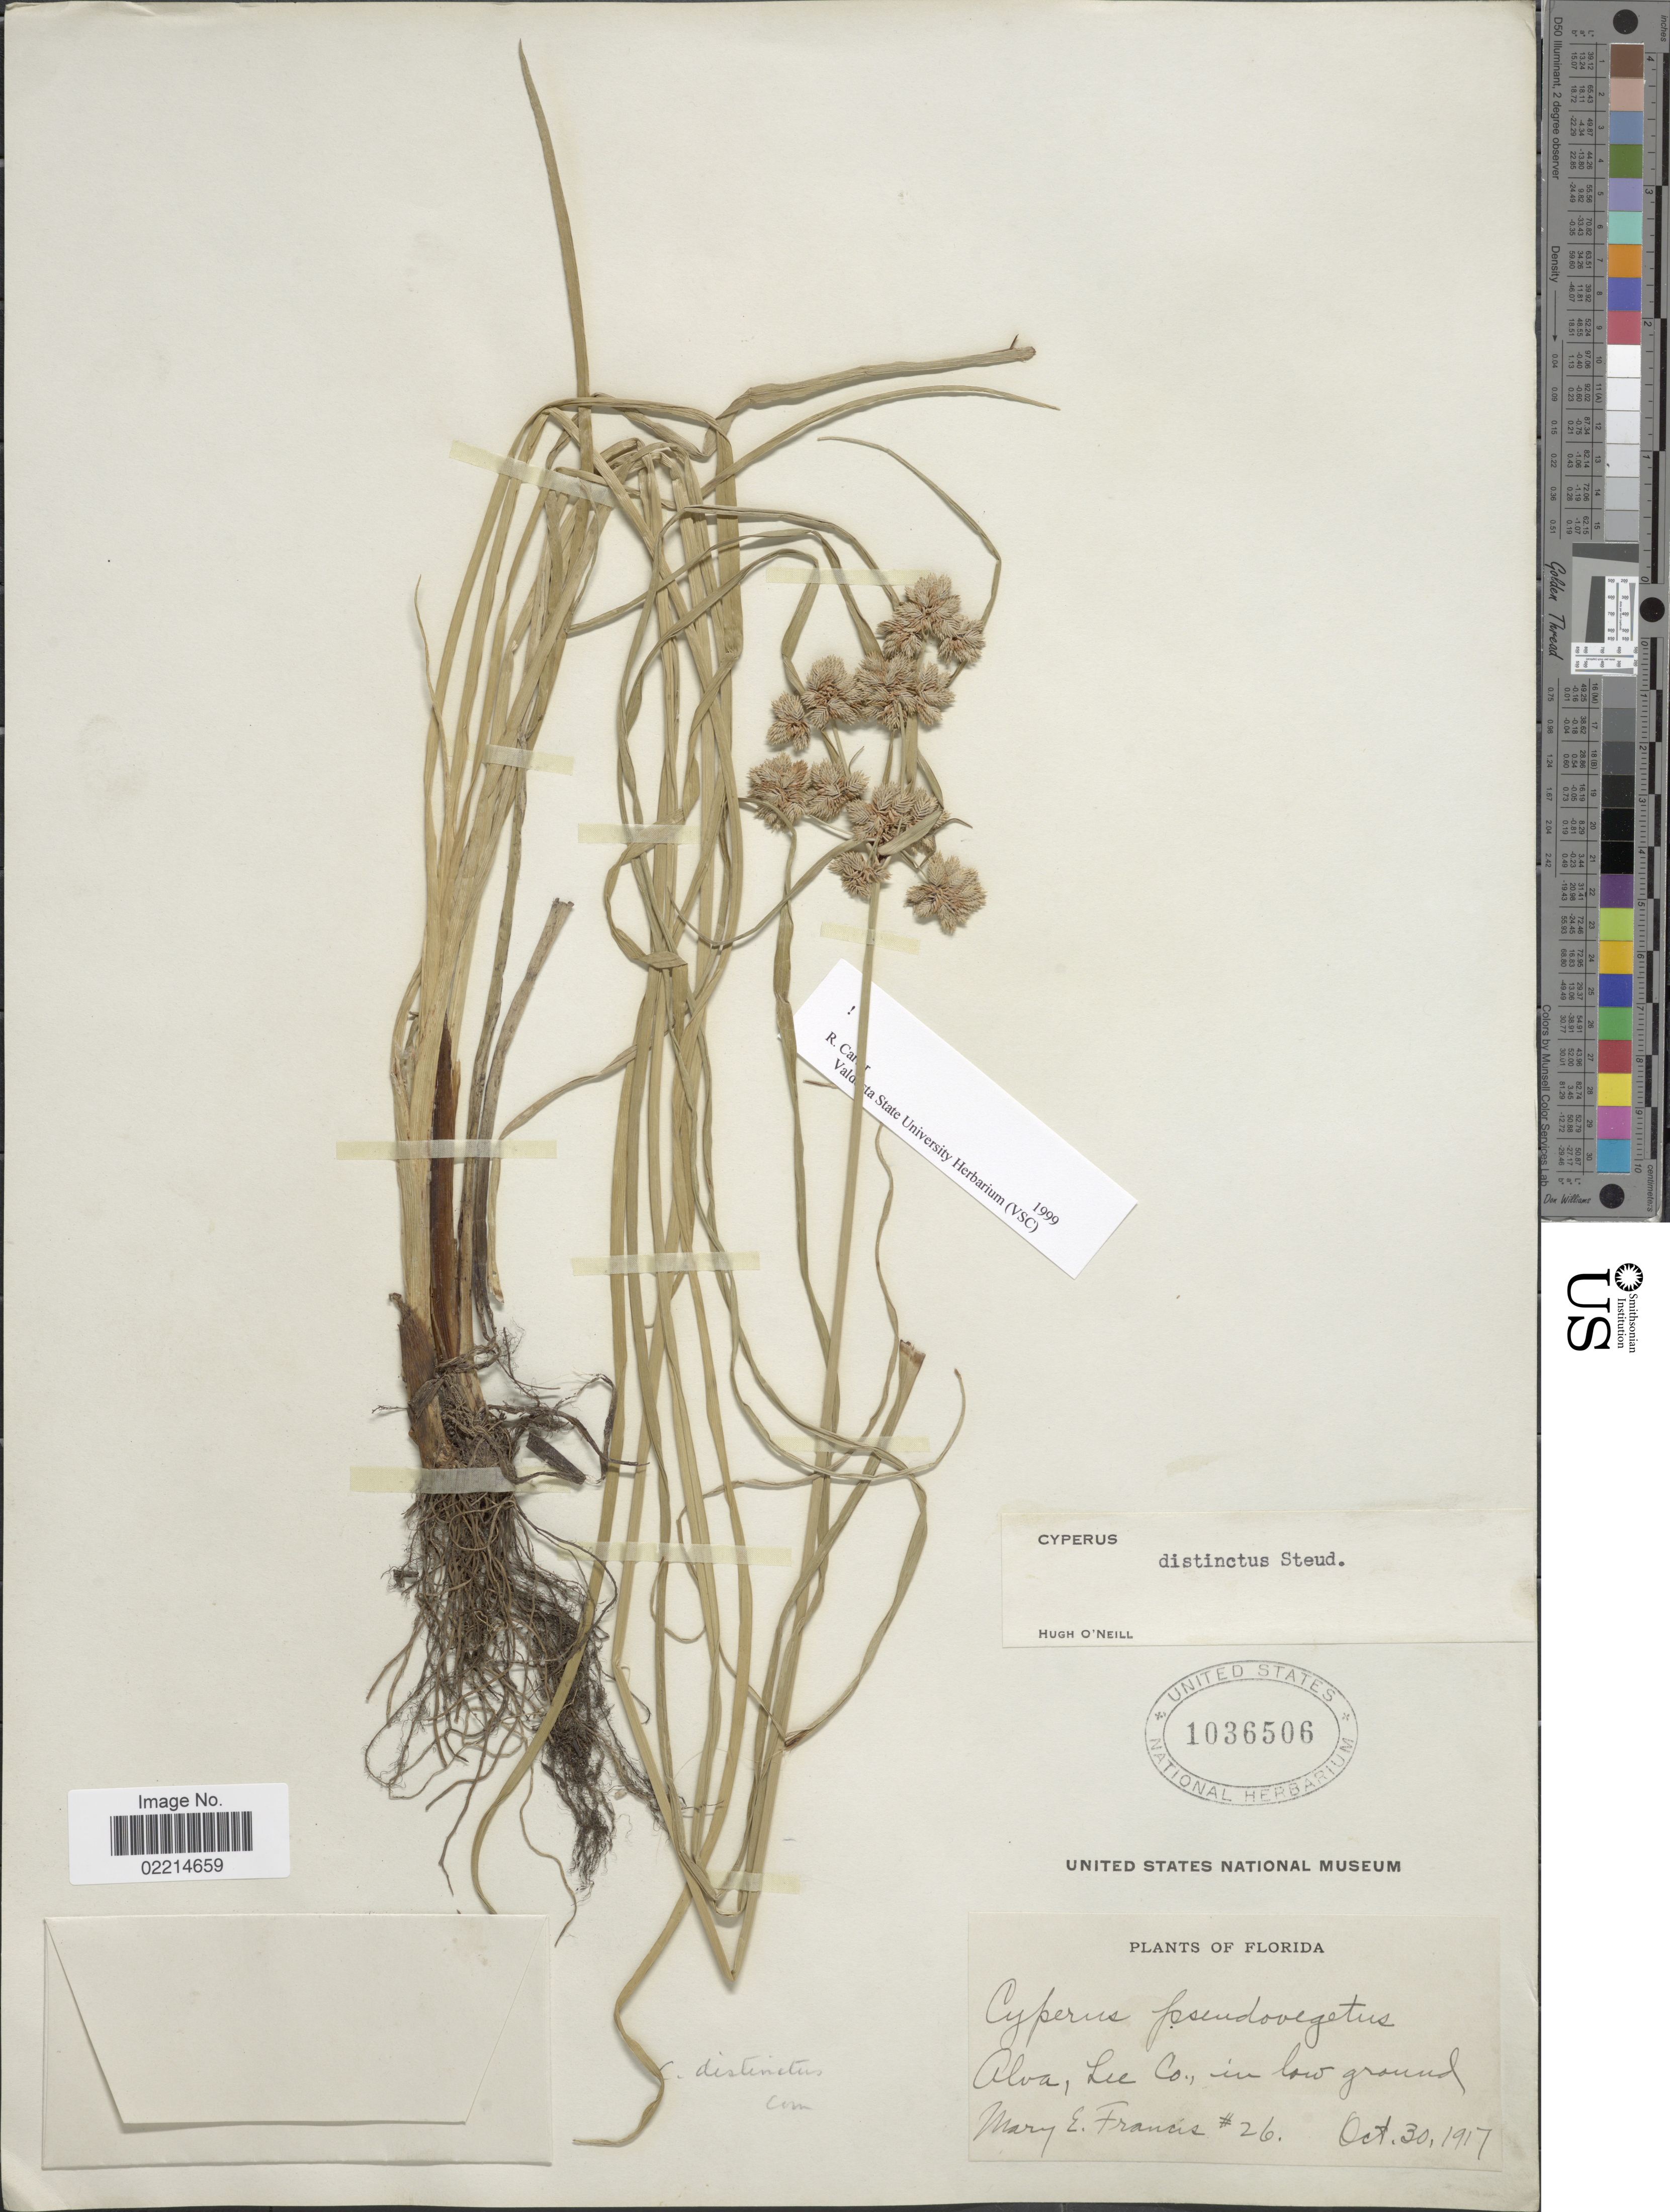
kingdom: Plantae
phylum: Tracheophyta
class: Liliopsida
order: Poales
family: Cyperaceae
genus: Cyperus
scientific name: Cyperus distinctus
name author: Steud.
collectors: M. E. Francis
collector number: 26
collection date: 1917-10-30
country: United States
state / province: Florida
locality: Alva, Lee Co., in low ground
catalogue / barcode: US 1036506